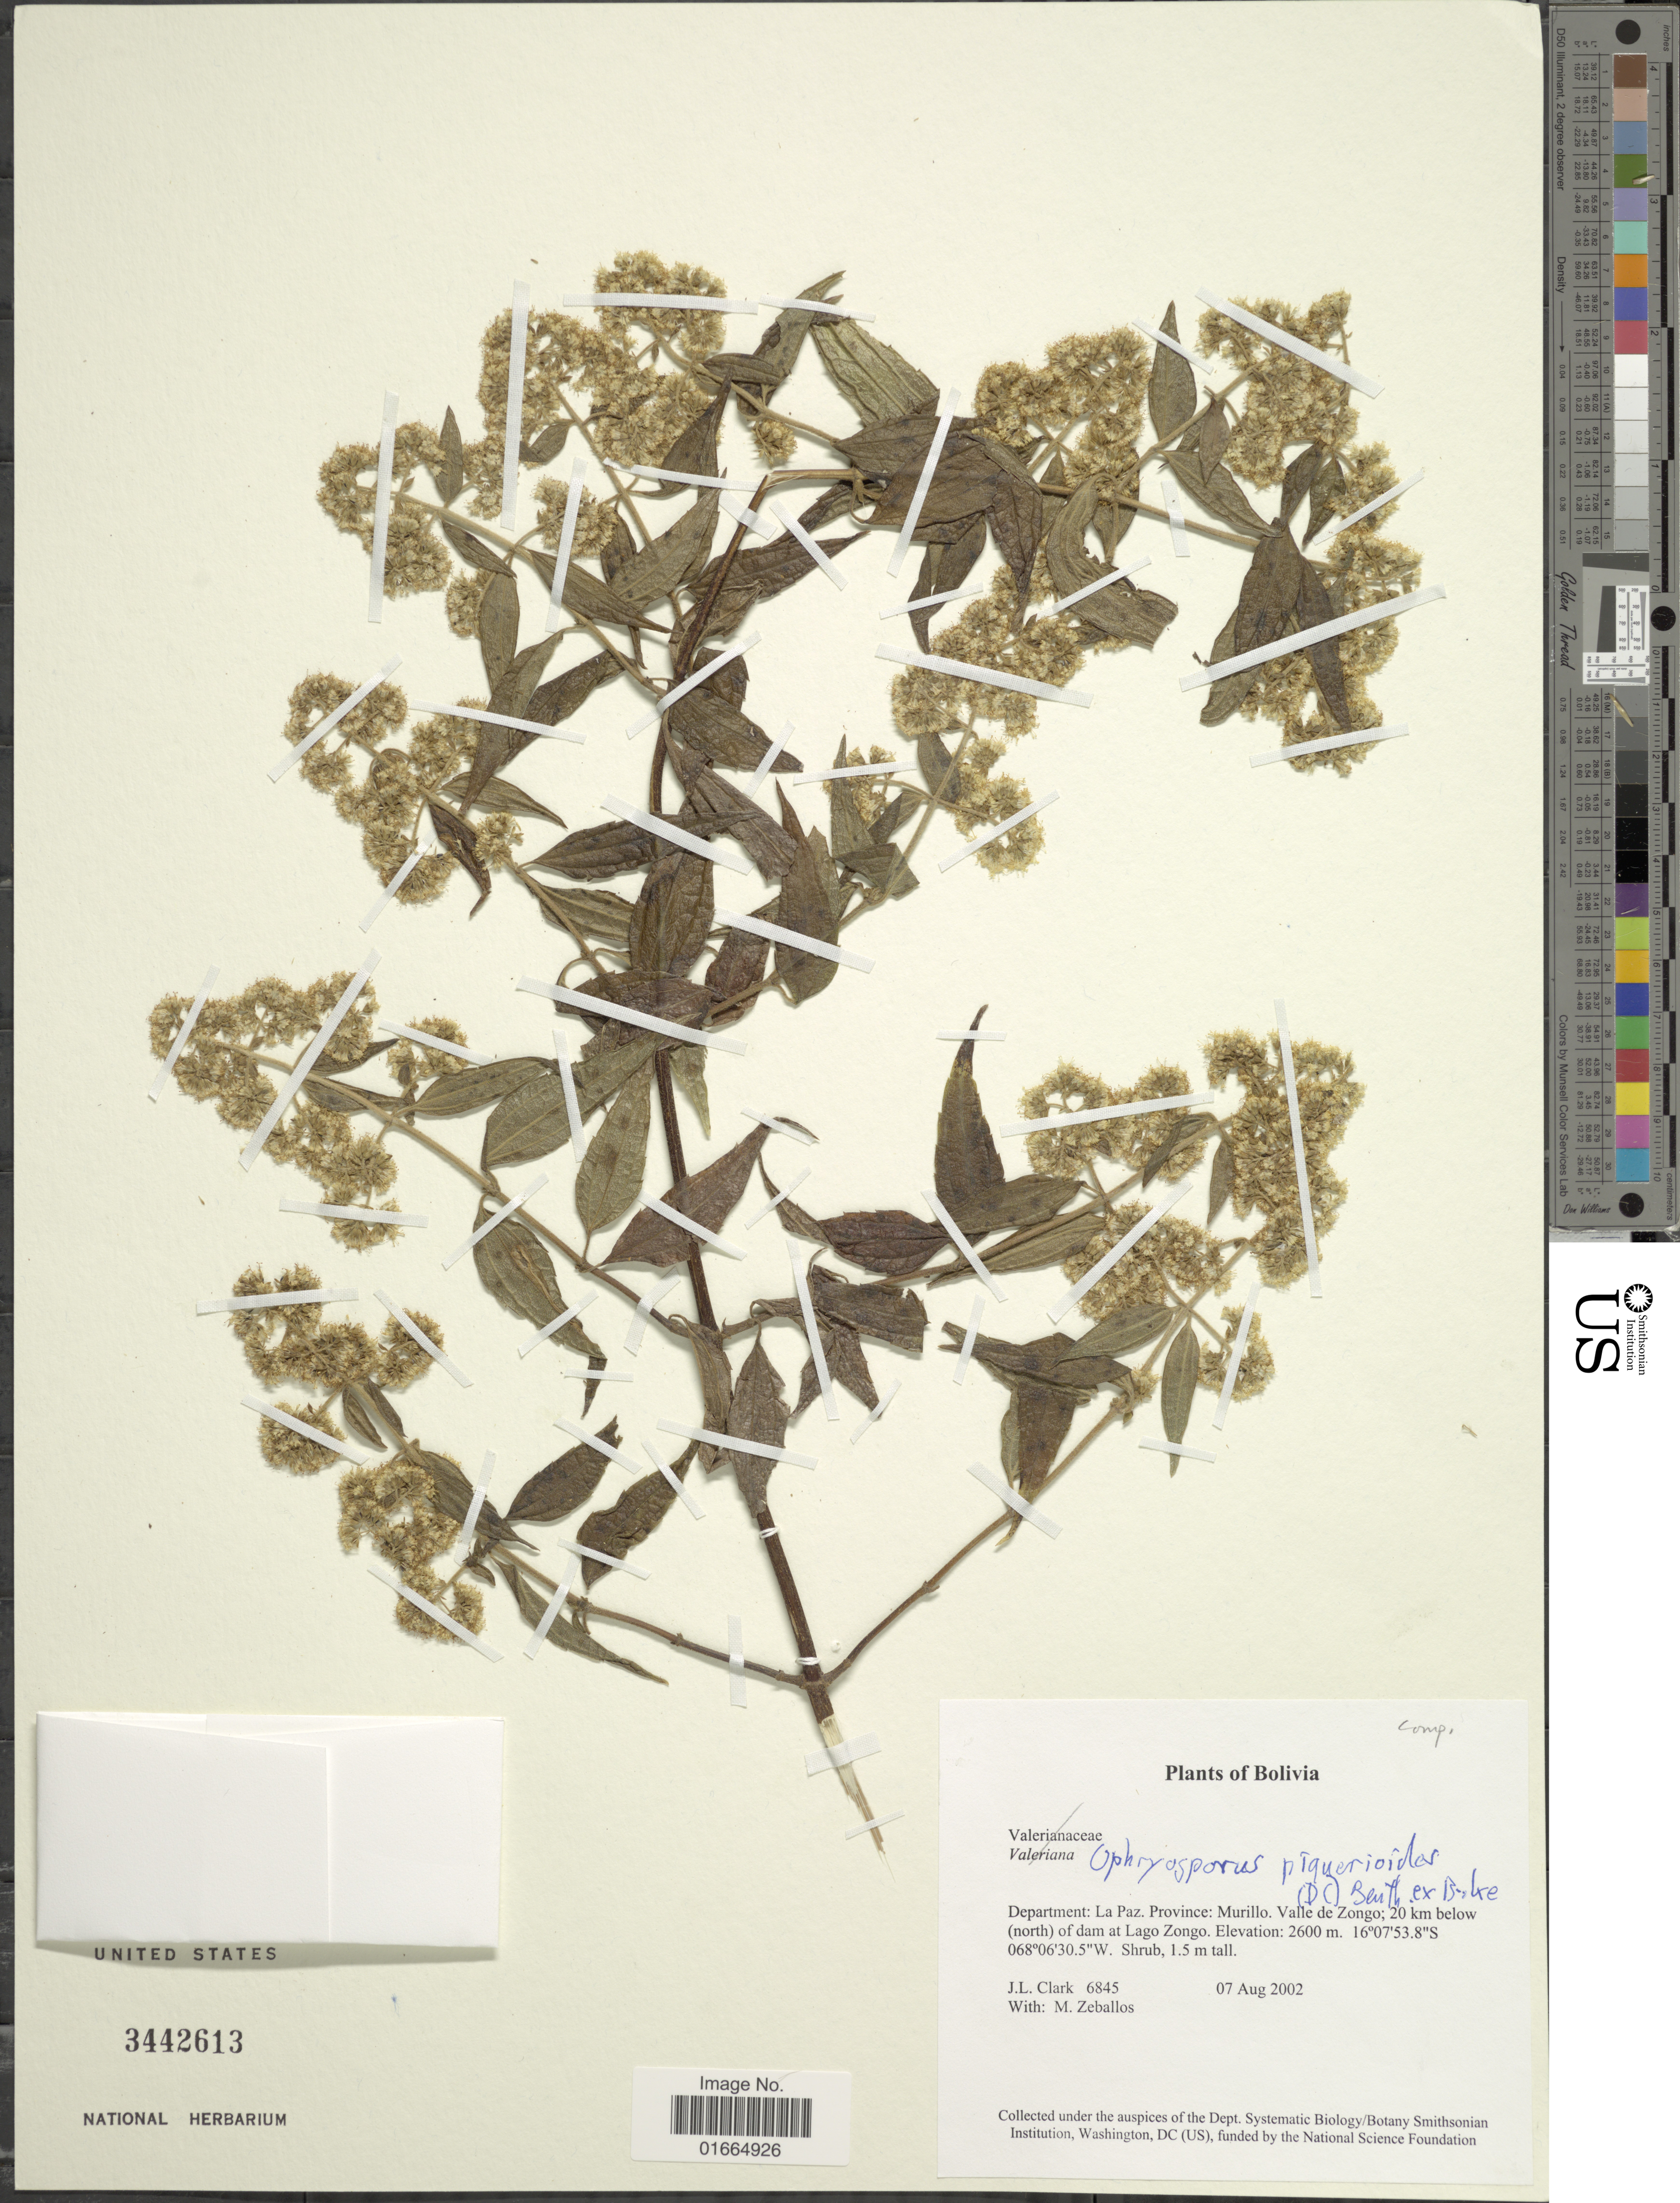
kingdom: Plantae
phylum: Tracheophyta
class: Magnoliopsida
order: Asterales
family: Asteraceae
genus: Ophryosporus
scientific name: Ophryosporus piquerioides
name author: (DC.) Benth. ex Baker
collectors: J. L. Clark & M. Zeballos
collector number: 6845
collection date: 2002-08-07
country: Bolivia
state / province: La Paz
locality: Department: La Paz. Province: Murillo. Valle de Zongo; 20 km below (north) of dam at Lago Zongo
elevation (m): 2600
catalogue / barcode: US 3442613